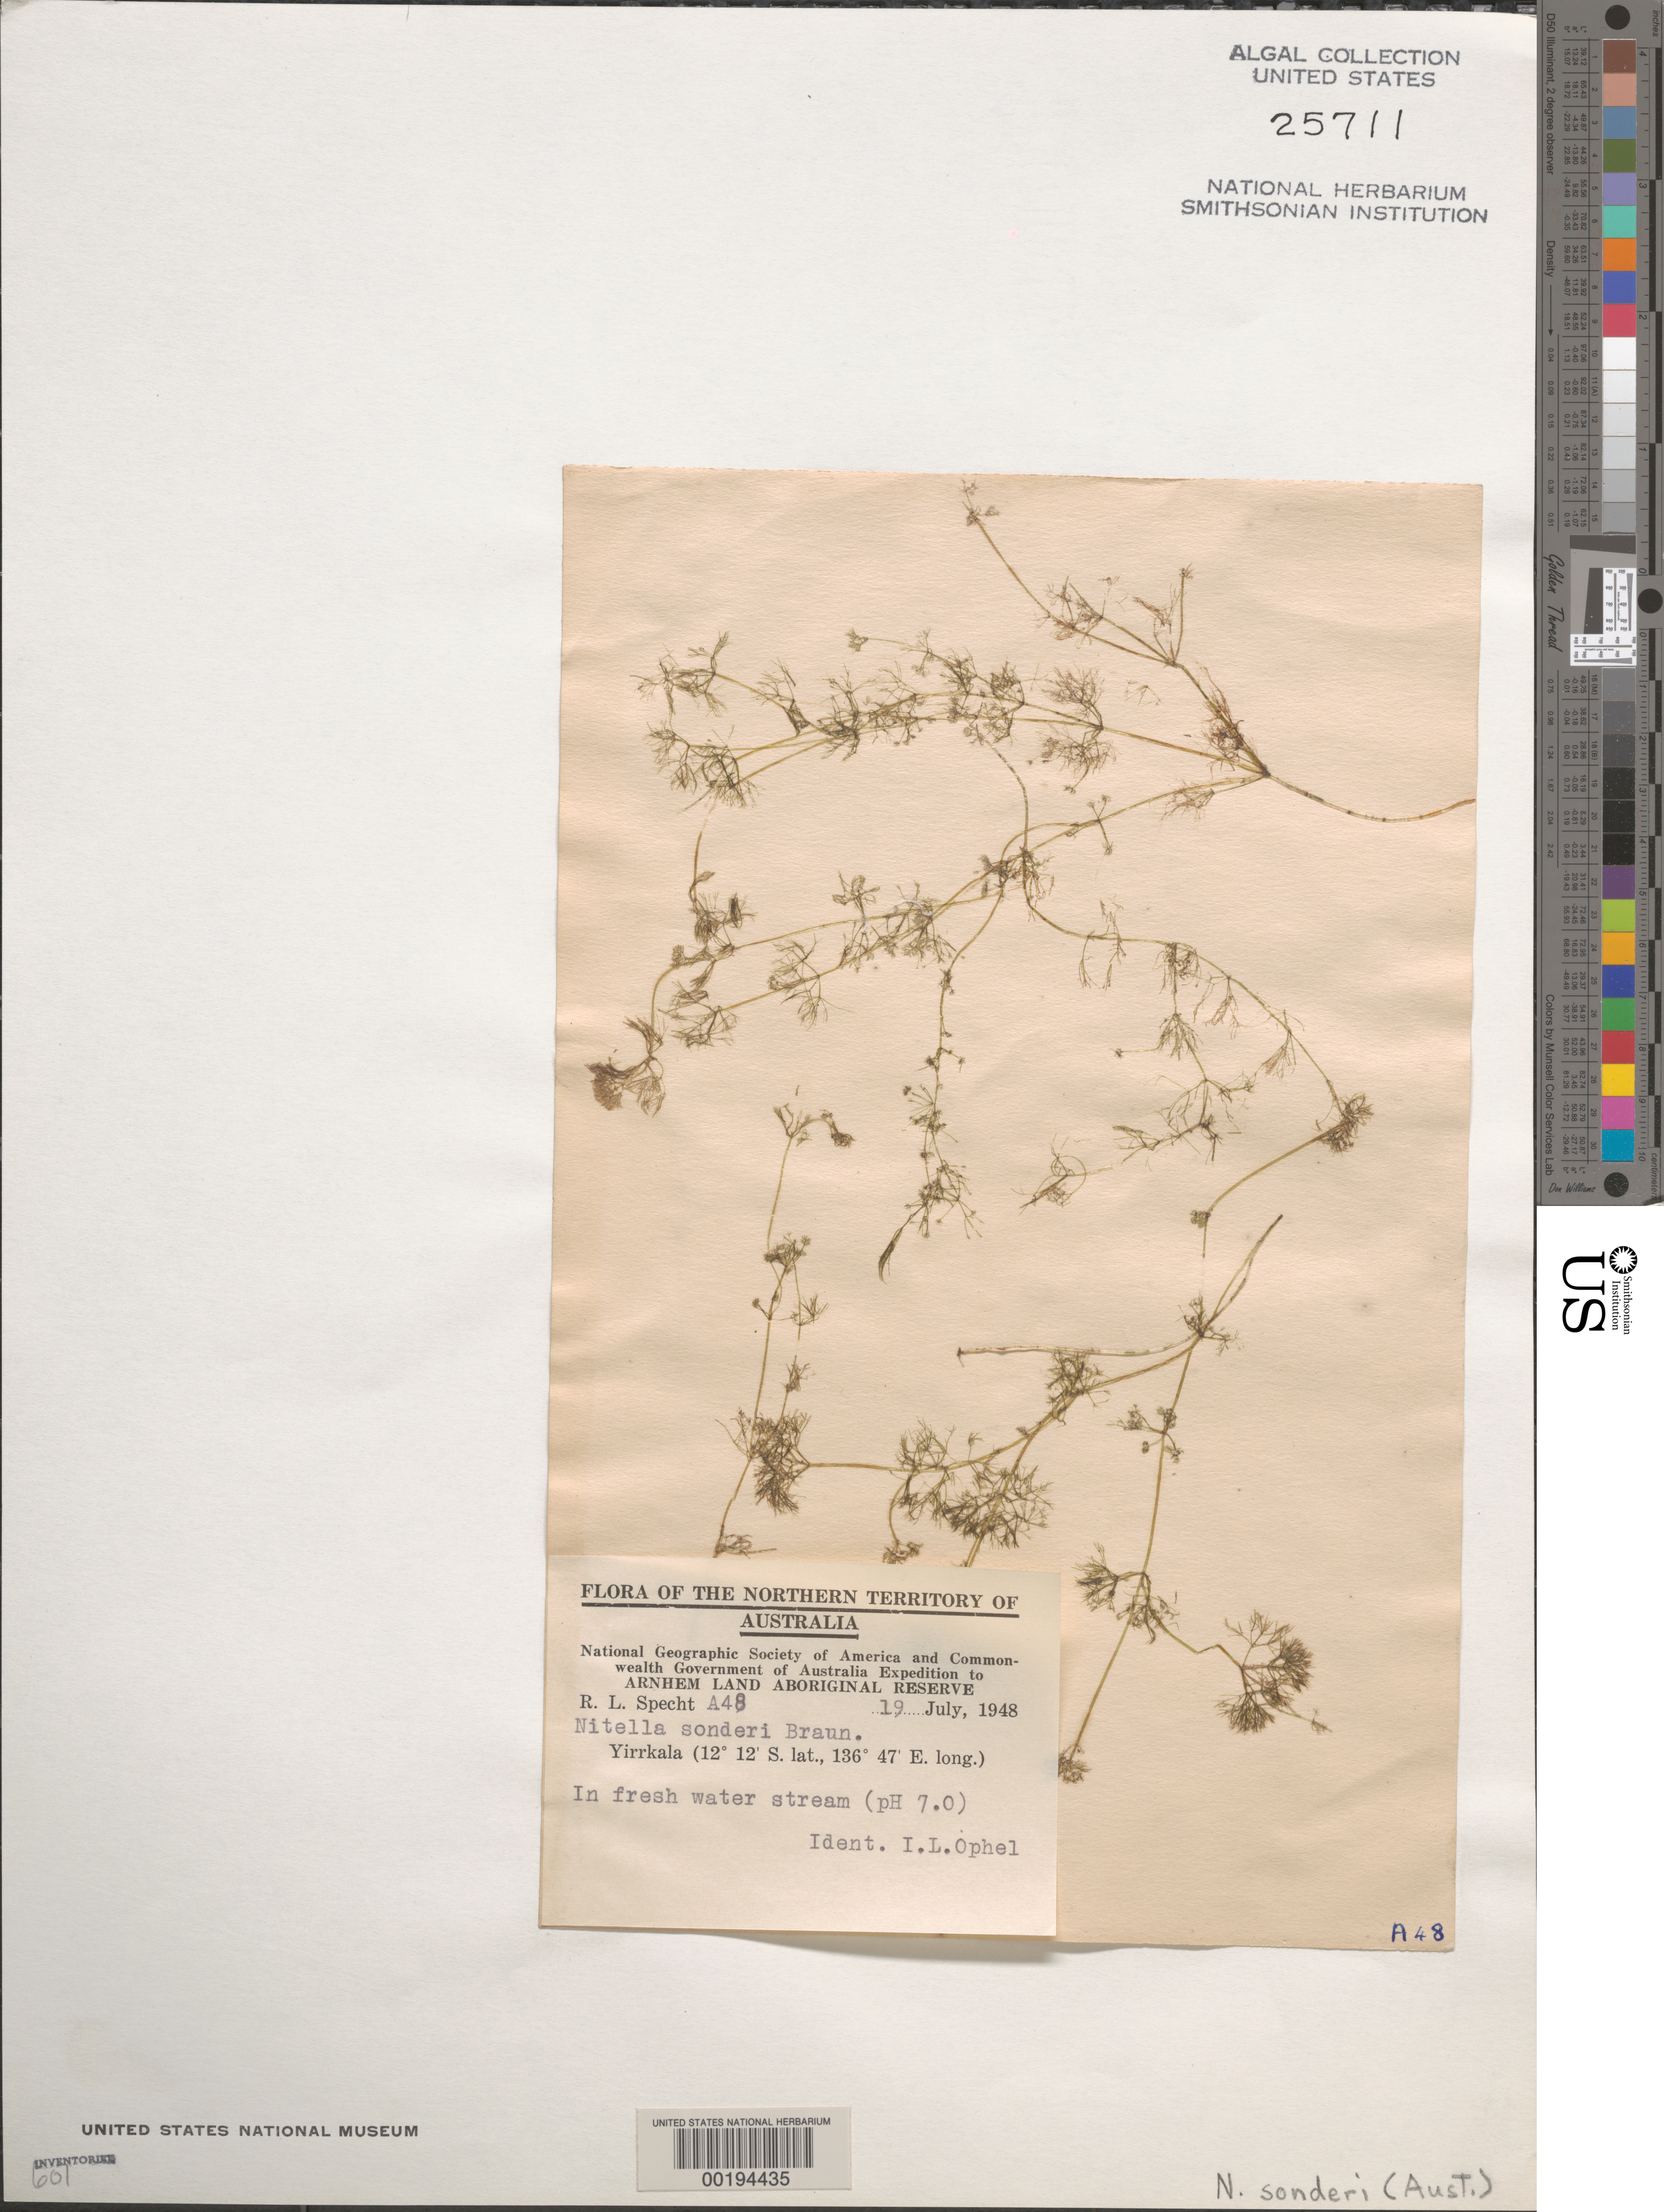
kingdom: Plantae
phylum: Charophyta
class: Charophyceae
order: Charales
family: Characeae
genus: Nitella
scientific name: Nitella sonderi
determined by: Ophel, I. L.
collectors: R. L. Specht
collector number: A48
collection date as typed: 19 Jul 1948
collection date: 1948-07-19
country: Australia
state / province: Northern Territory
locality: Yirrkala, Arnhem Land Aboriginal Reserve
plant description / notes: National Geographic Society of America and Commonwealth Government of Australia Expedition to Arnhem Land Aboriginal Reserve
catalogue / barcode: US 25711